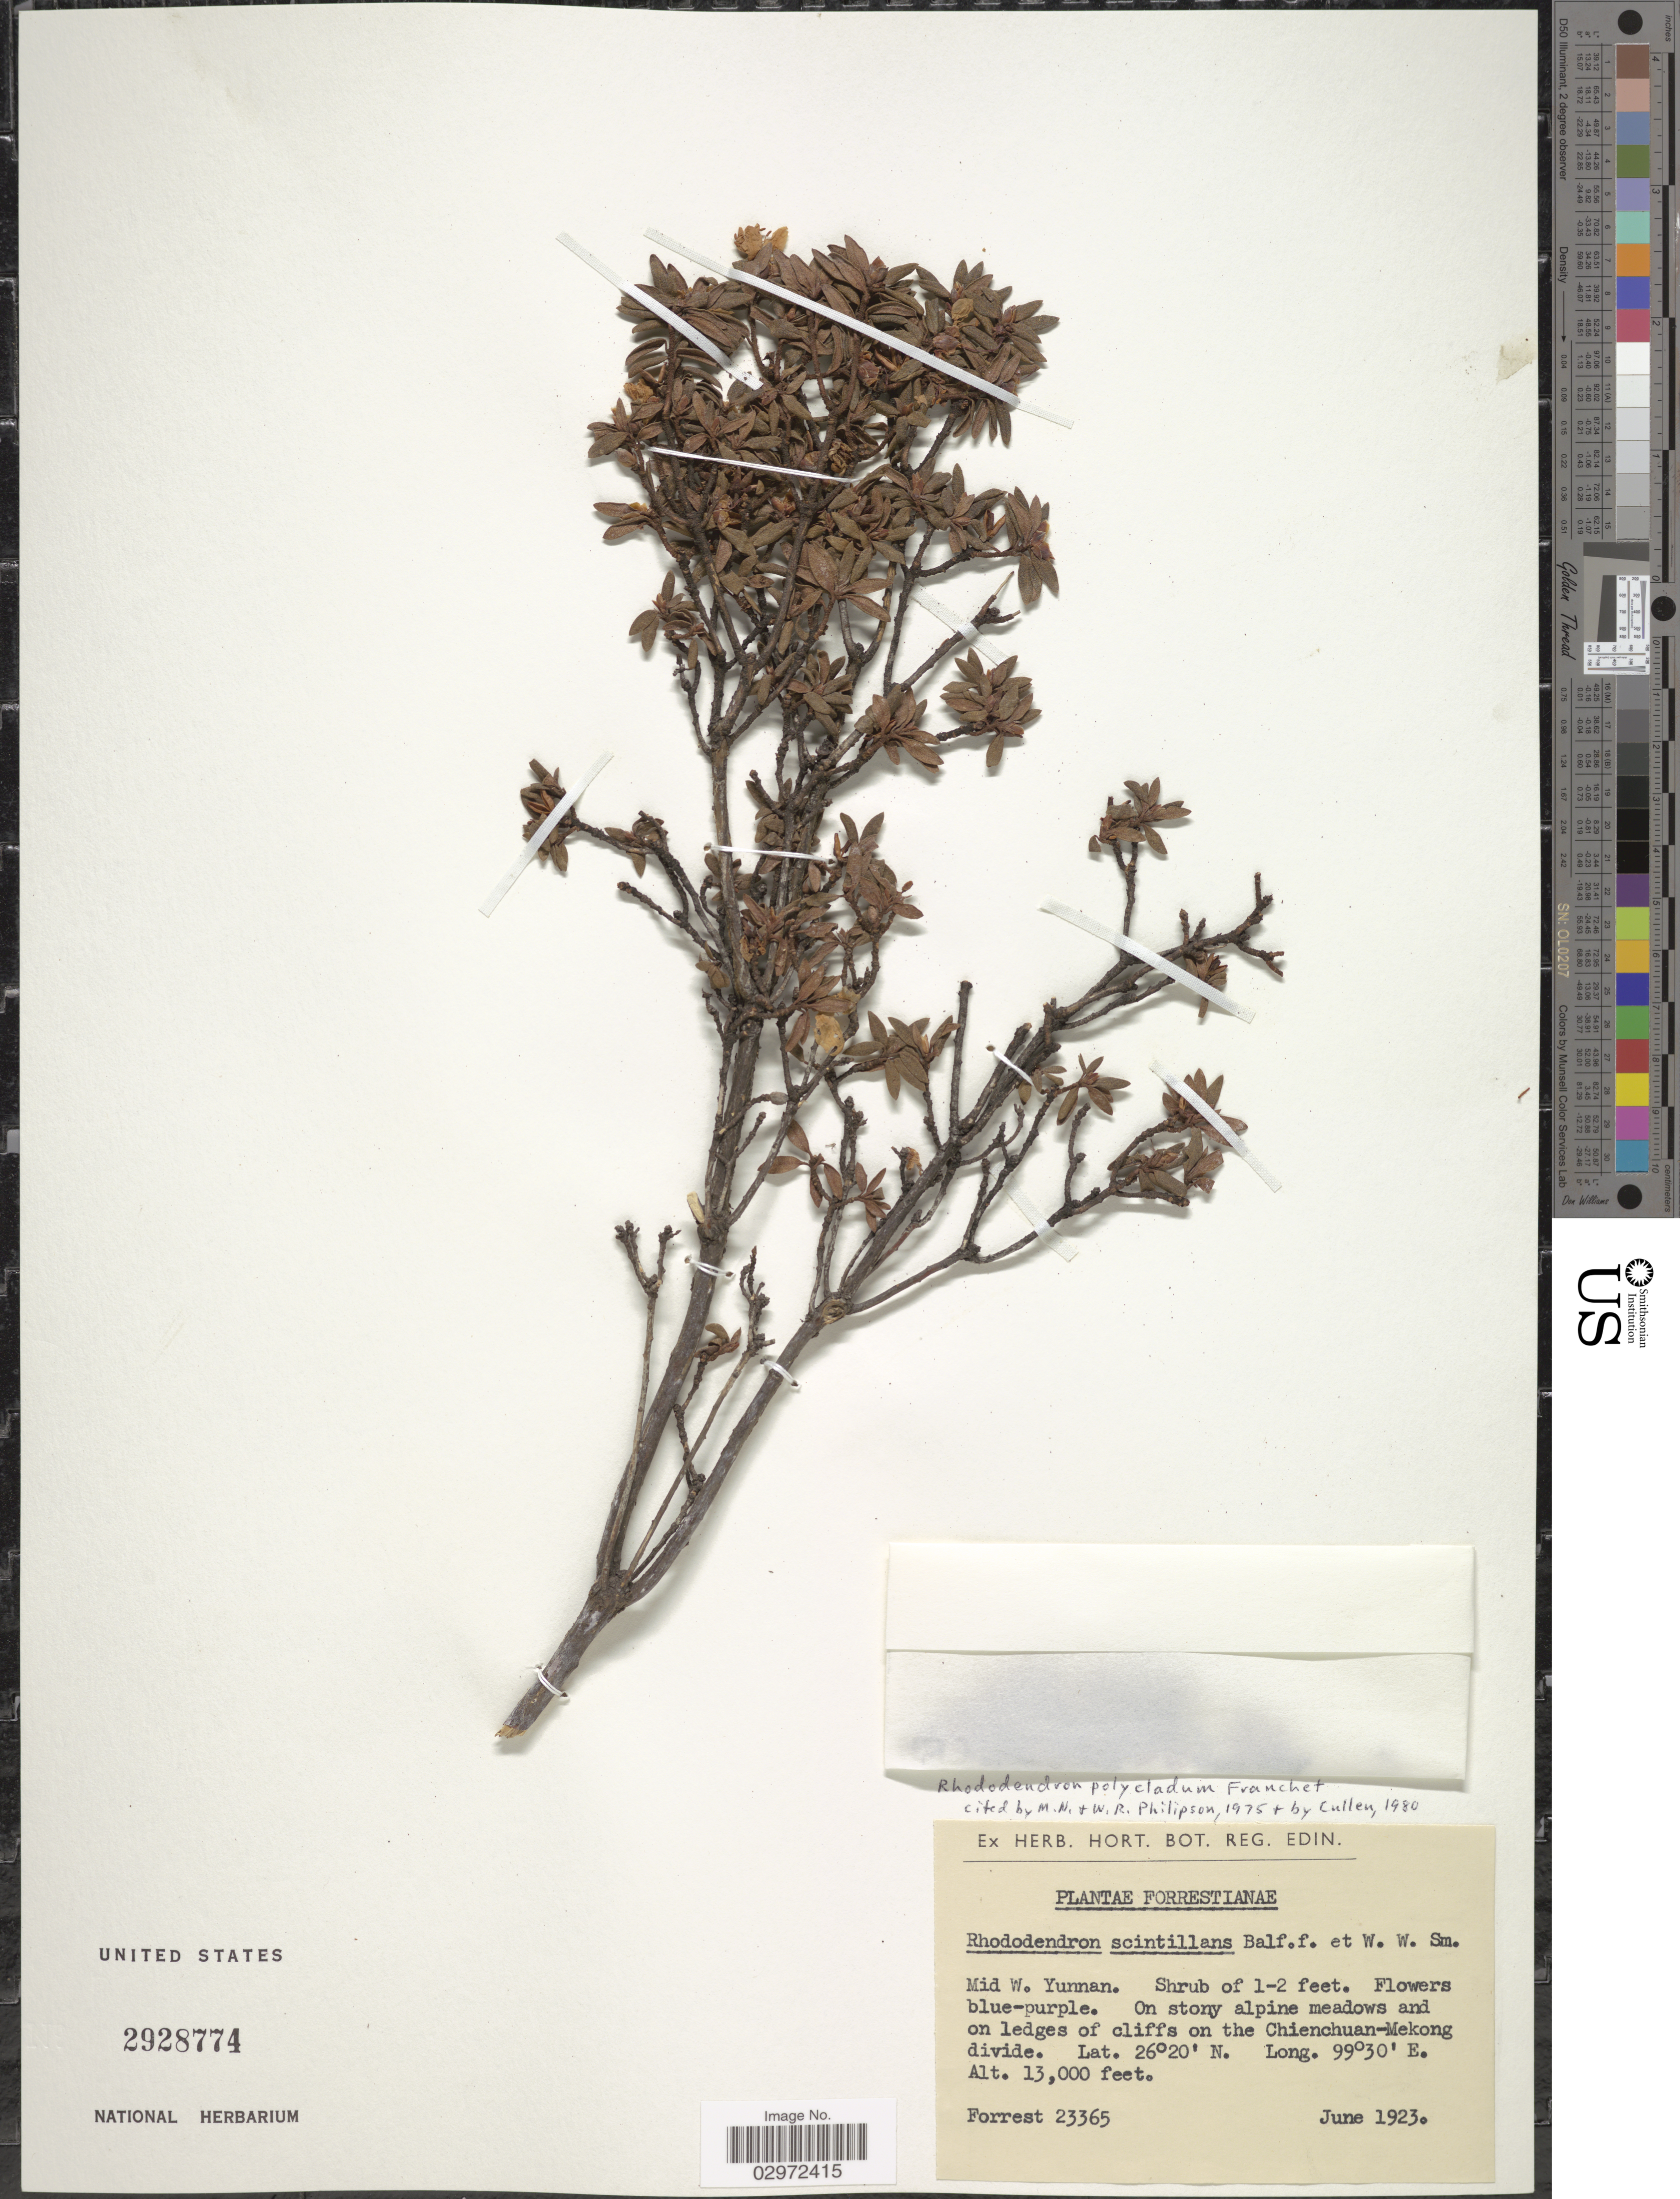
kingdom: Plantae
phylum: Tracheophyta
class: Magnoliopsida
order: Ericales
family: Ericaceae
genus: Rhododendron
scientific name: Rhododendron polycladum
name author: Franch.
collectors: -. Forrest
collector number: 23365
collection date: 1923-06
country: China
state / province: Yunnan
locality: Mid. W. Yunnan. On stony alpine meadows and on ledges of cliffs on the Chienchuan-Mekong divide.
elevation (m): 3962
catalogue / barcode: US 2928774